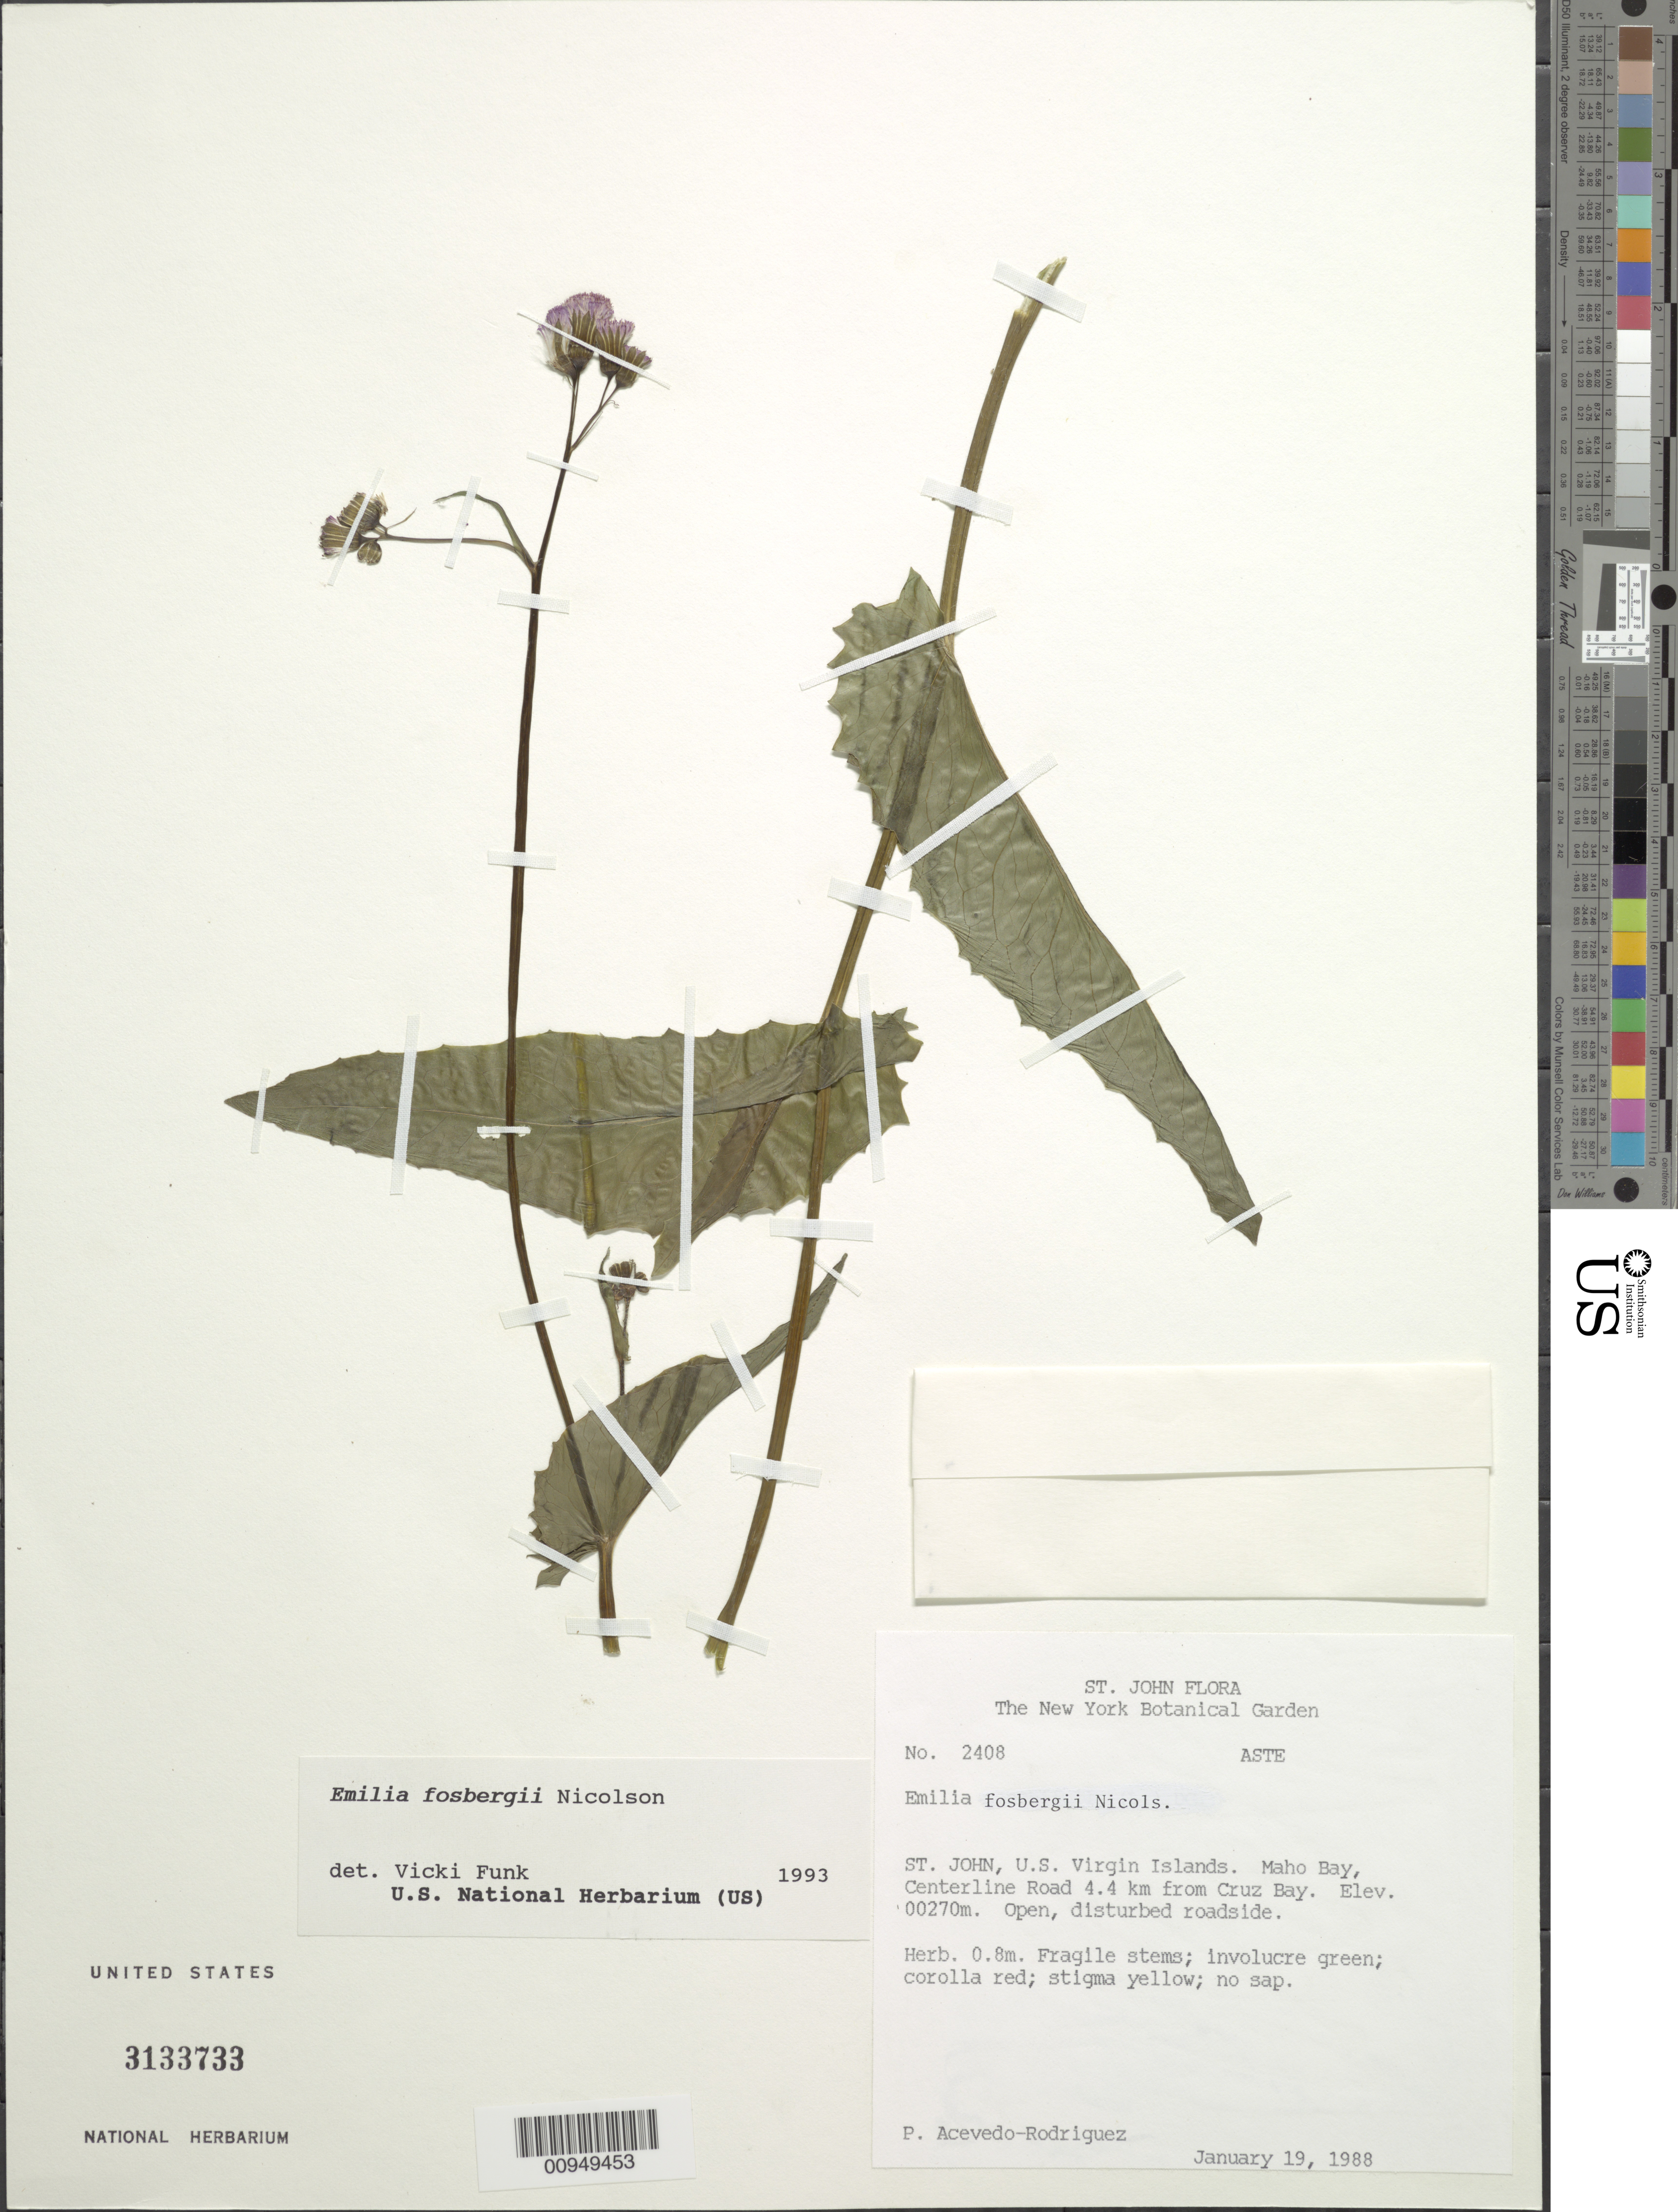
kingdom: Plantae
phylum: Tracheophyta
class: Magnoliopsida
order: Asterales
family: Asteraceae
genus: Emilia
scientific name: Emilia fosbergii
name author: Nicolson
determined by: Funk, Vicki A., (BOT), Smithsonian Institution - National Museum of Natural History (UNITED STATES)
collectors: P. Acevedo-Rodr.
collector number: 2408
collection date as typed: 19 Jan 1988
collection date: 1988-01-19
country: U.S. Virgin Islands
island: St. John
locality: Maho Bay, Centerline Road 4.4 km from Cruz Bay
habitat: Open, disturned roadside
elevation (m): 270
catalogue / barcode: US 3133733